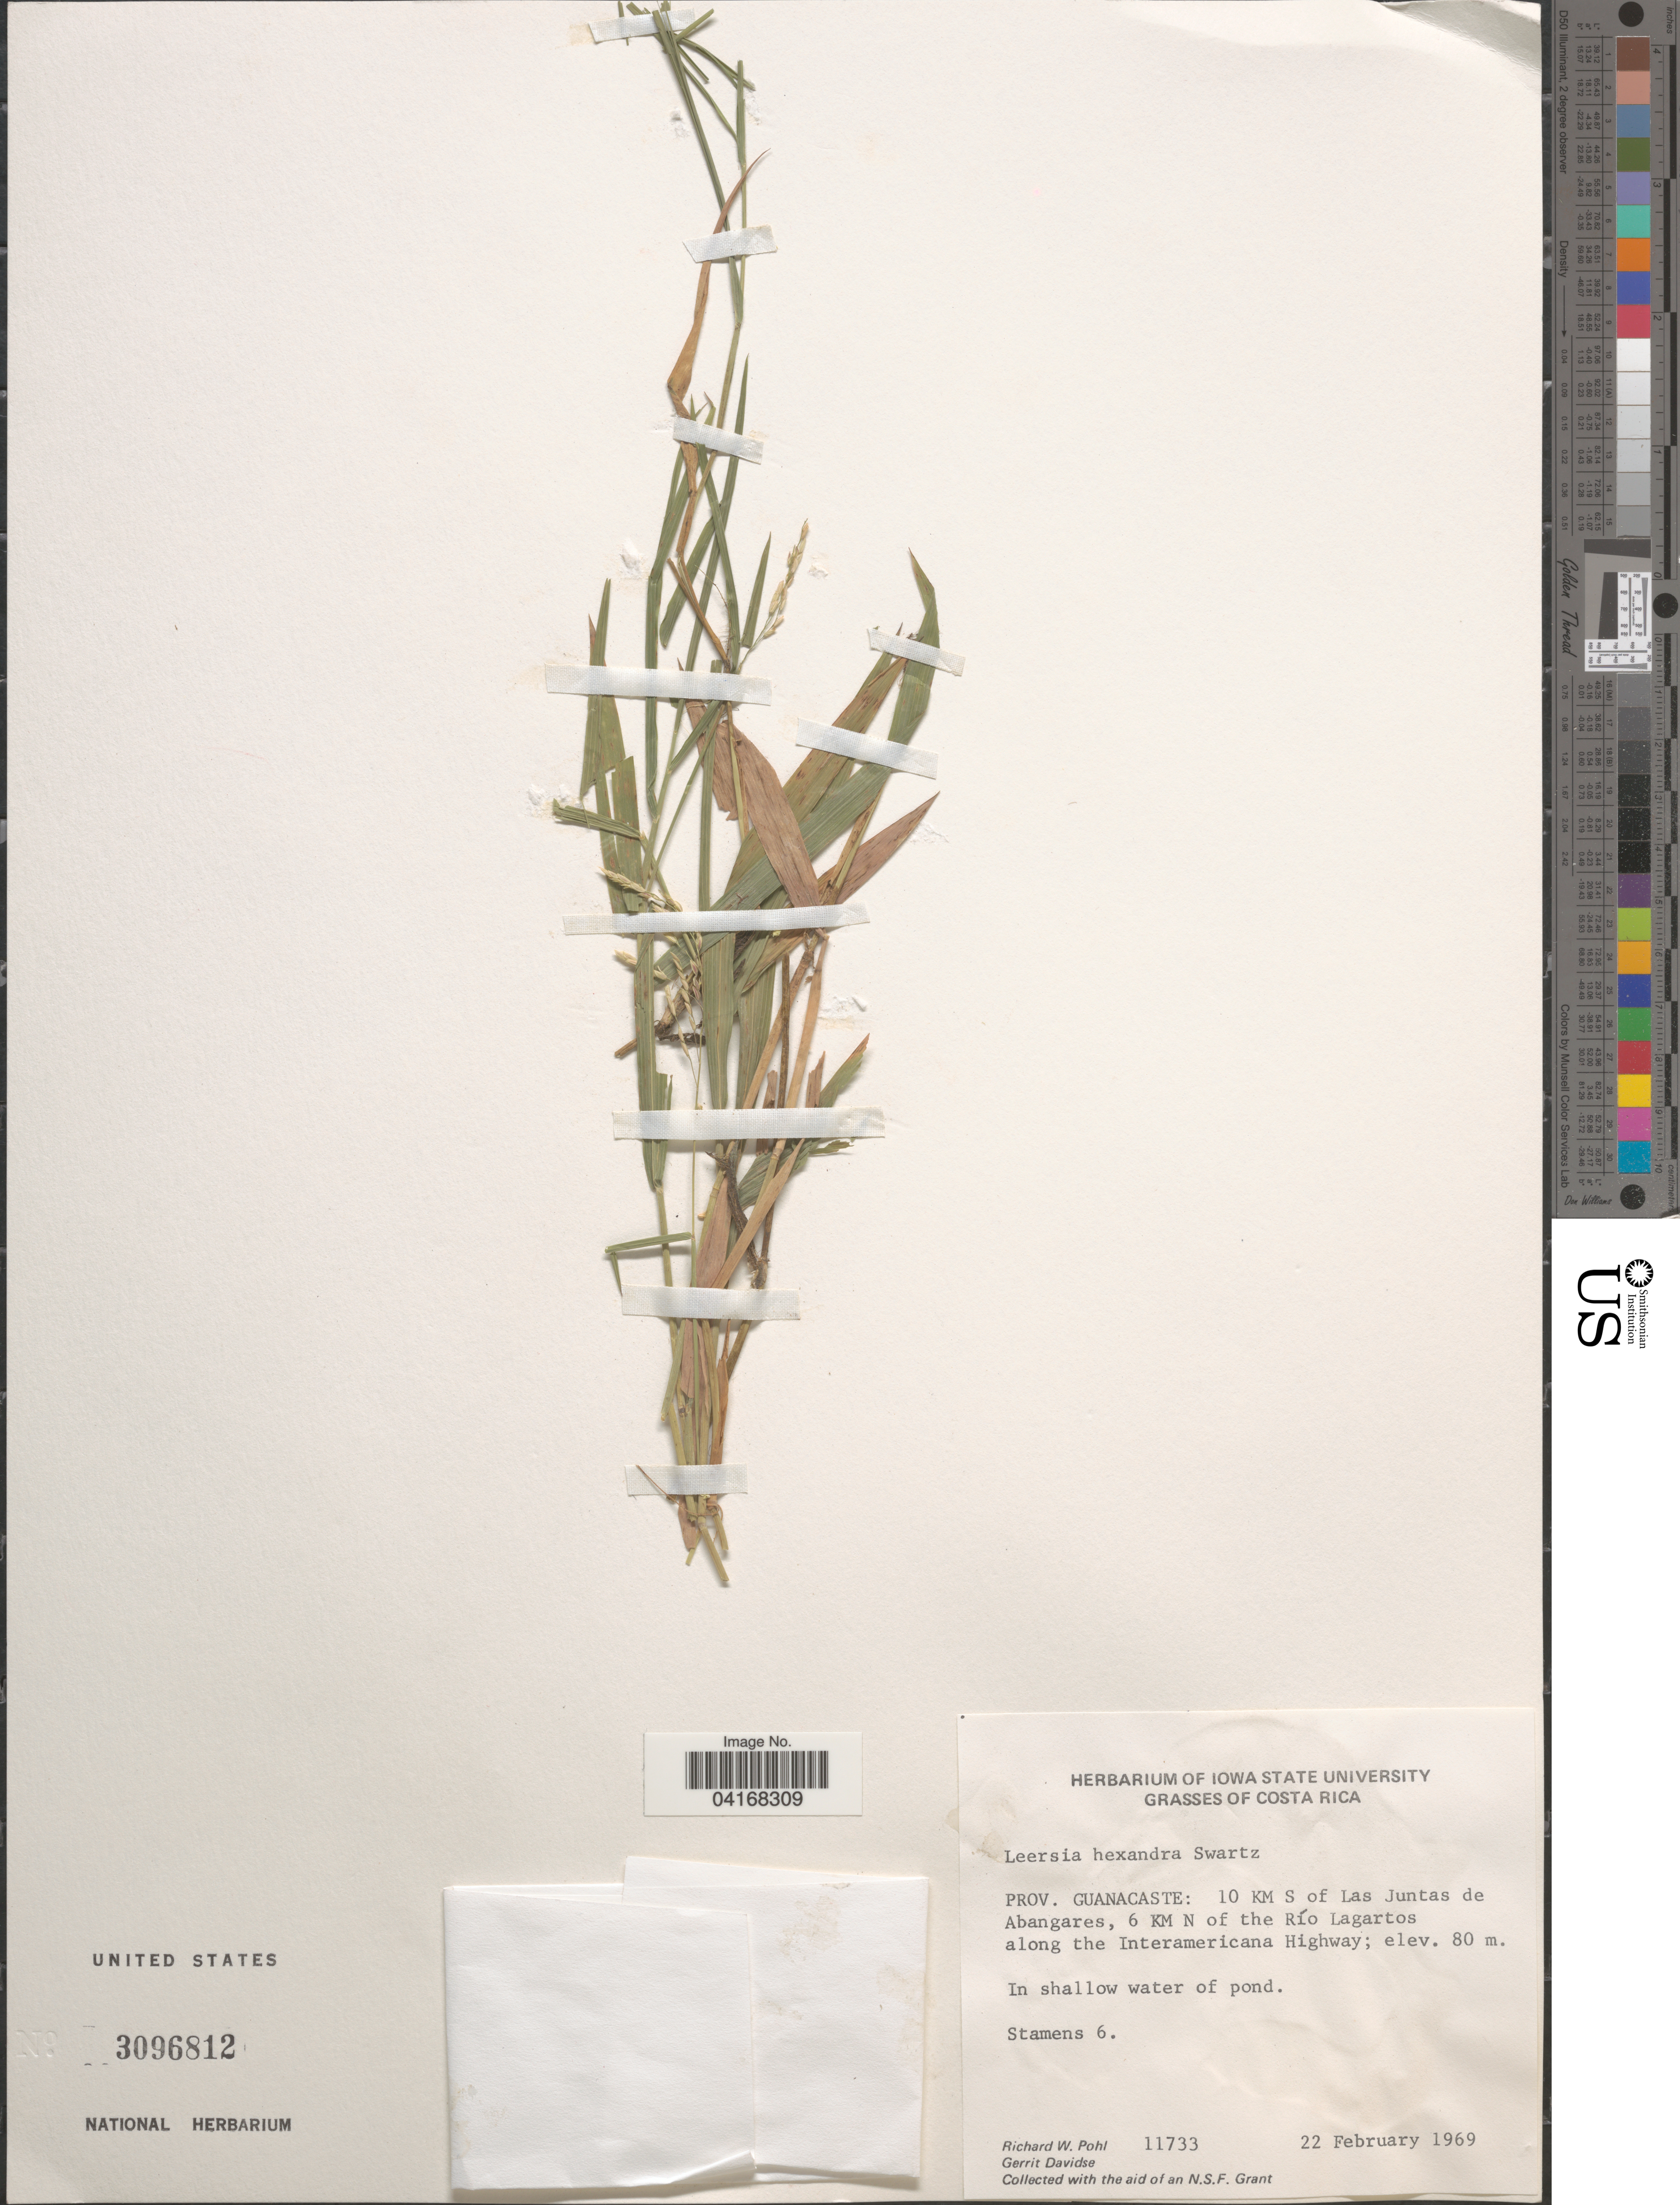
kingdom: Plantae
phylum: Tracheophyta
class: Liliopsida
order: Poales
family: Poaceae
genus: Leersia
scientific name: Leersia hexandra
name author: Sw.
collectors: R. W. Pohl & G. Davidse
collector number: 11733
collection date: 1969-02-22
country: Costa Rica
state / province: Guanacaste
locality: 10 KM S of Las Juntas de Abangares, 6 Km N of the Río Lagartos along the Interamericana Highway.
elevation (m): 80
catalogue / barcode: US 3096812